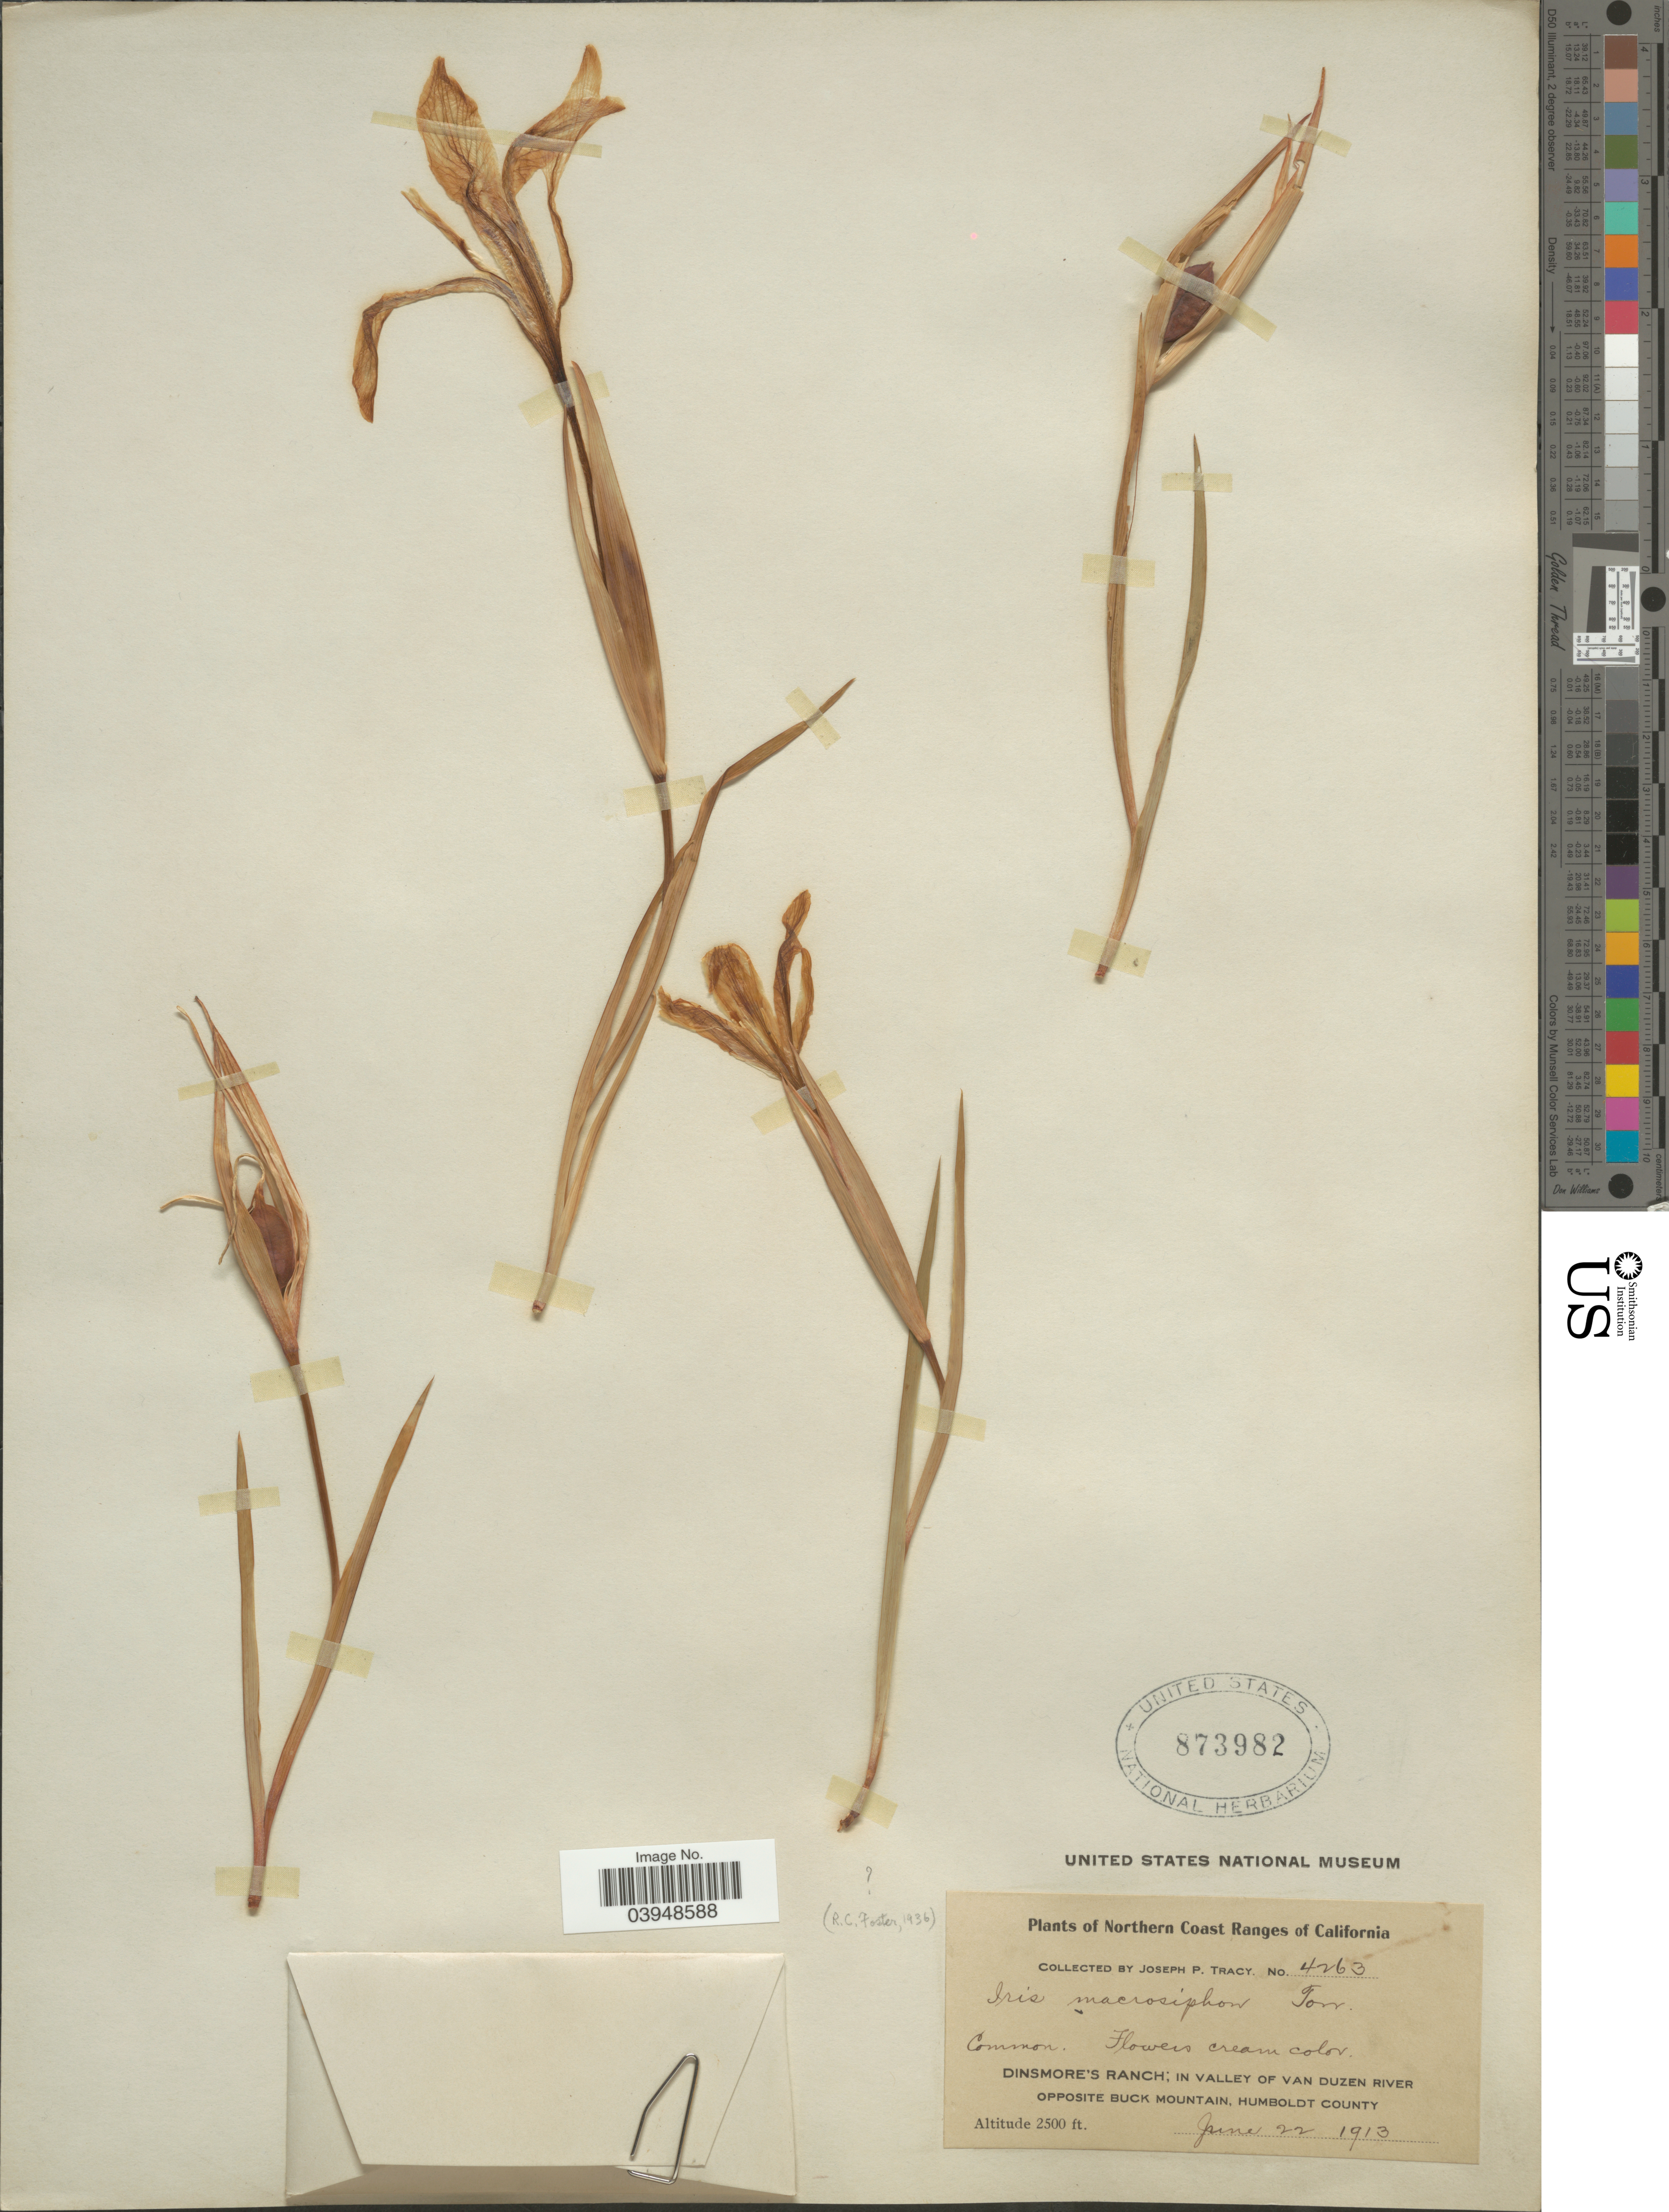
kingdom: Plantae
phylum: Tracheophyta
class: Liliopsida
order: Asparagales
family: Iridaceae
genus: Iris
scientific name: Iris macrosiphon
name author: Torr.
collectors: J. Tracy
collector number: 4263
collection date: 1913-06-22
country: United States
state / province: California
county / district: Humboldt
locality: Northern Coast Ranges of California. Dinsmore's Ranch; In valley of Van Duzen River Opposite Buck Mountain, Humboldt County.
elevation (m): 762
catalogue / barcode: US 873982